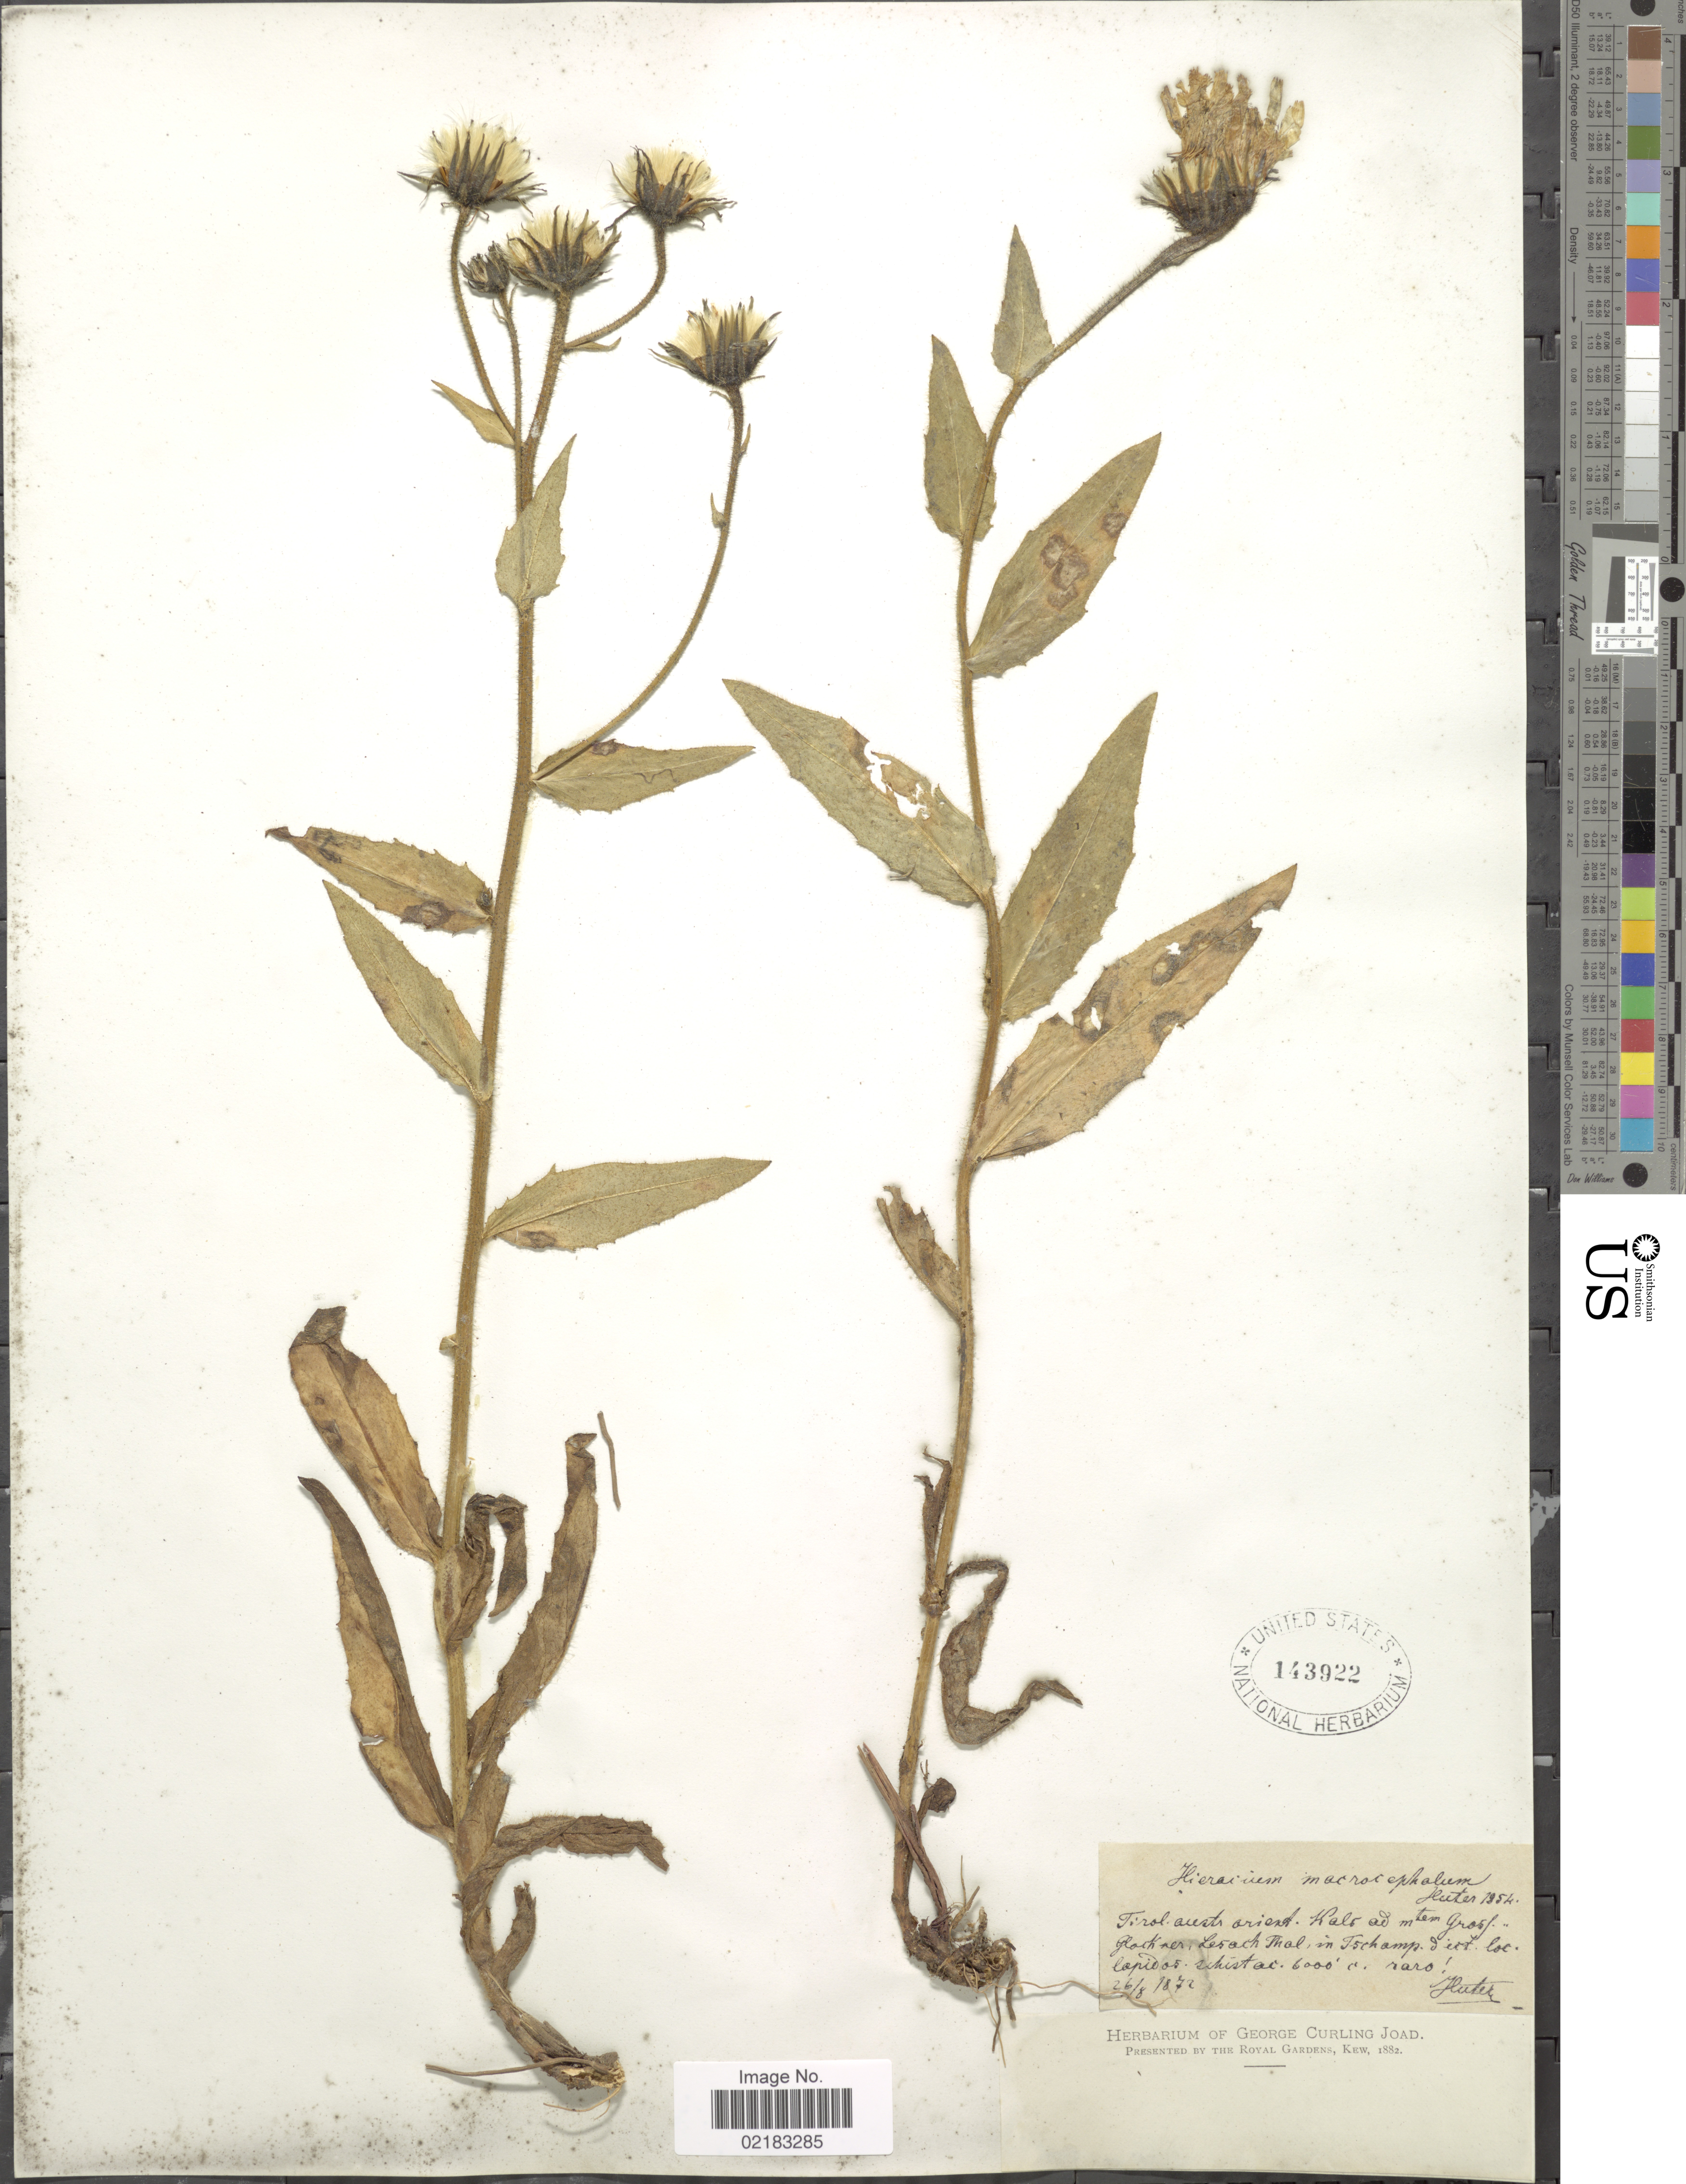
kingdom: Plantae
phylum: Tracheophyta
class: Magnoliopsida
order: Asterales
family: Asteraceae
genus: Hieracium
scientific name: Hieracium macrocephalum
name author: Huter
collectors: -. Huter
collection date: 1872-08-26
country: Austria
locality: Tirol austr orient. Kalr ad mtn Grosf glockner [Grossglockner], Lesach Tal in Tschamp [interpreted]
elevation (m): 1829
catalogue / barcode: US 143922